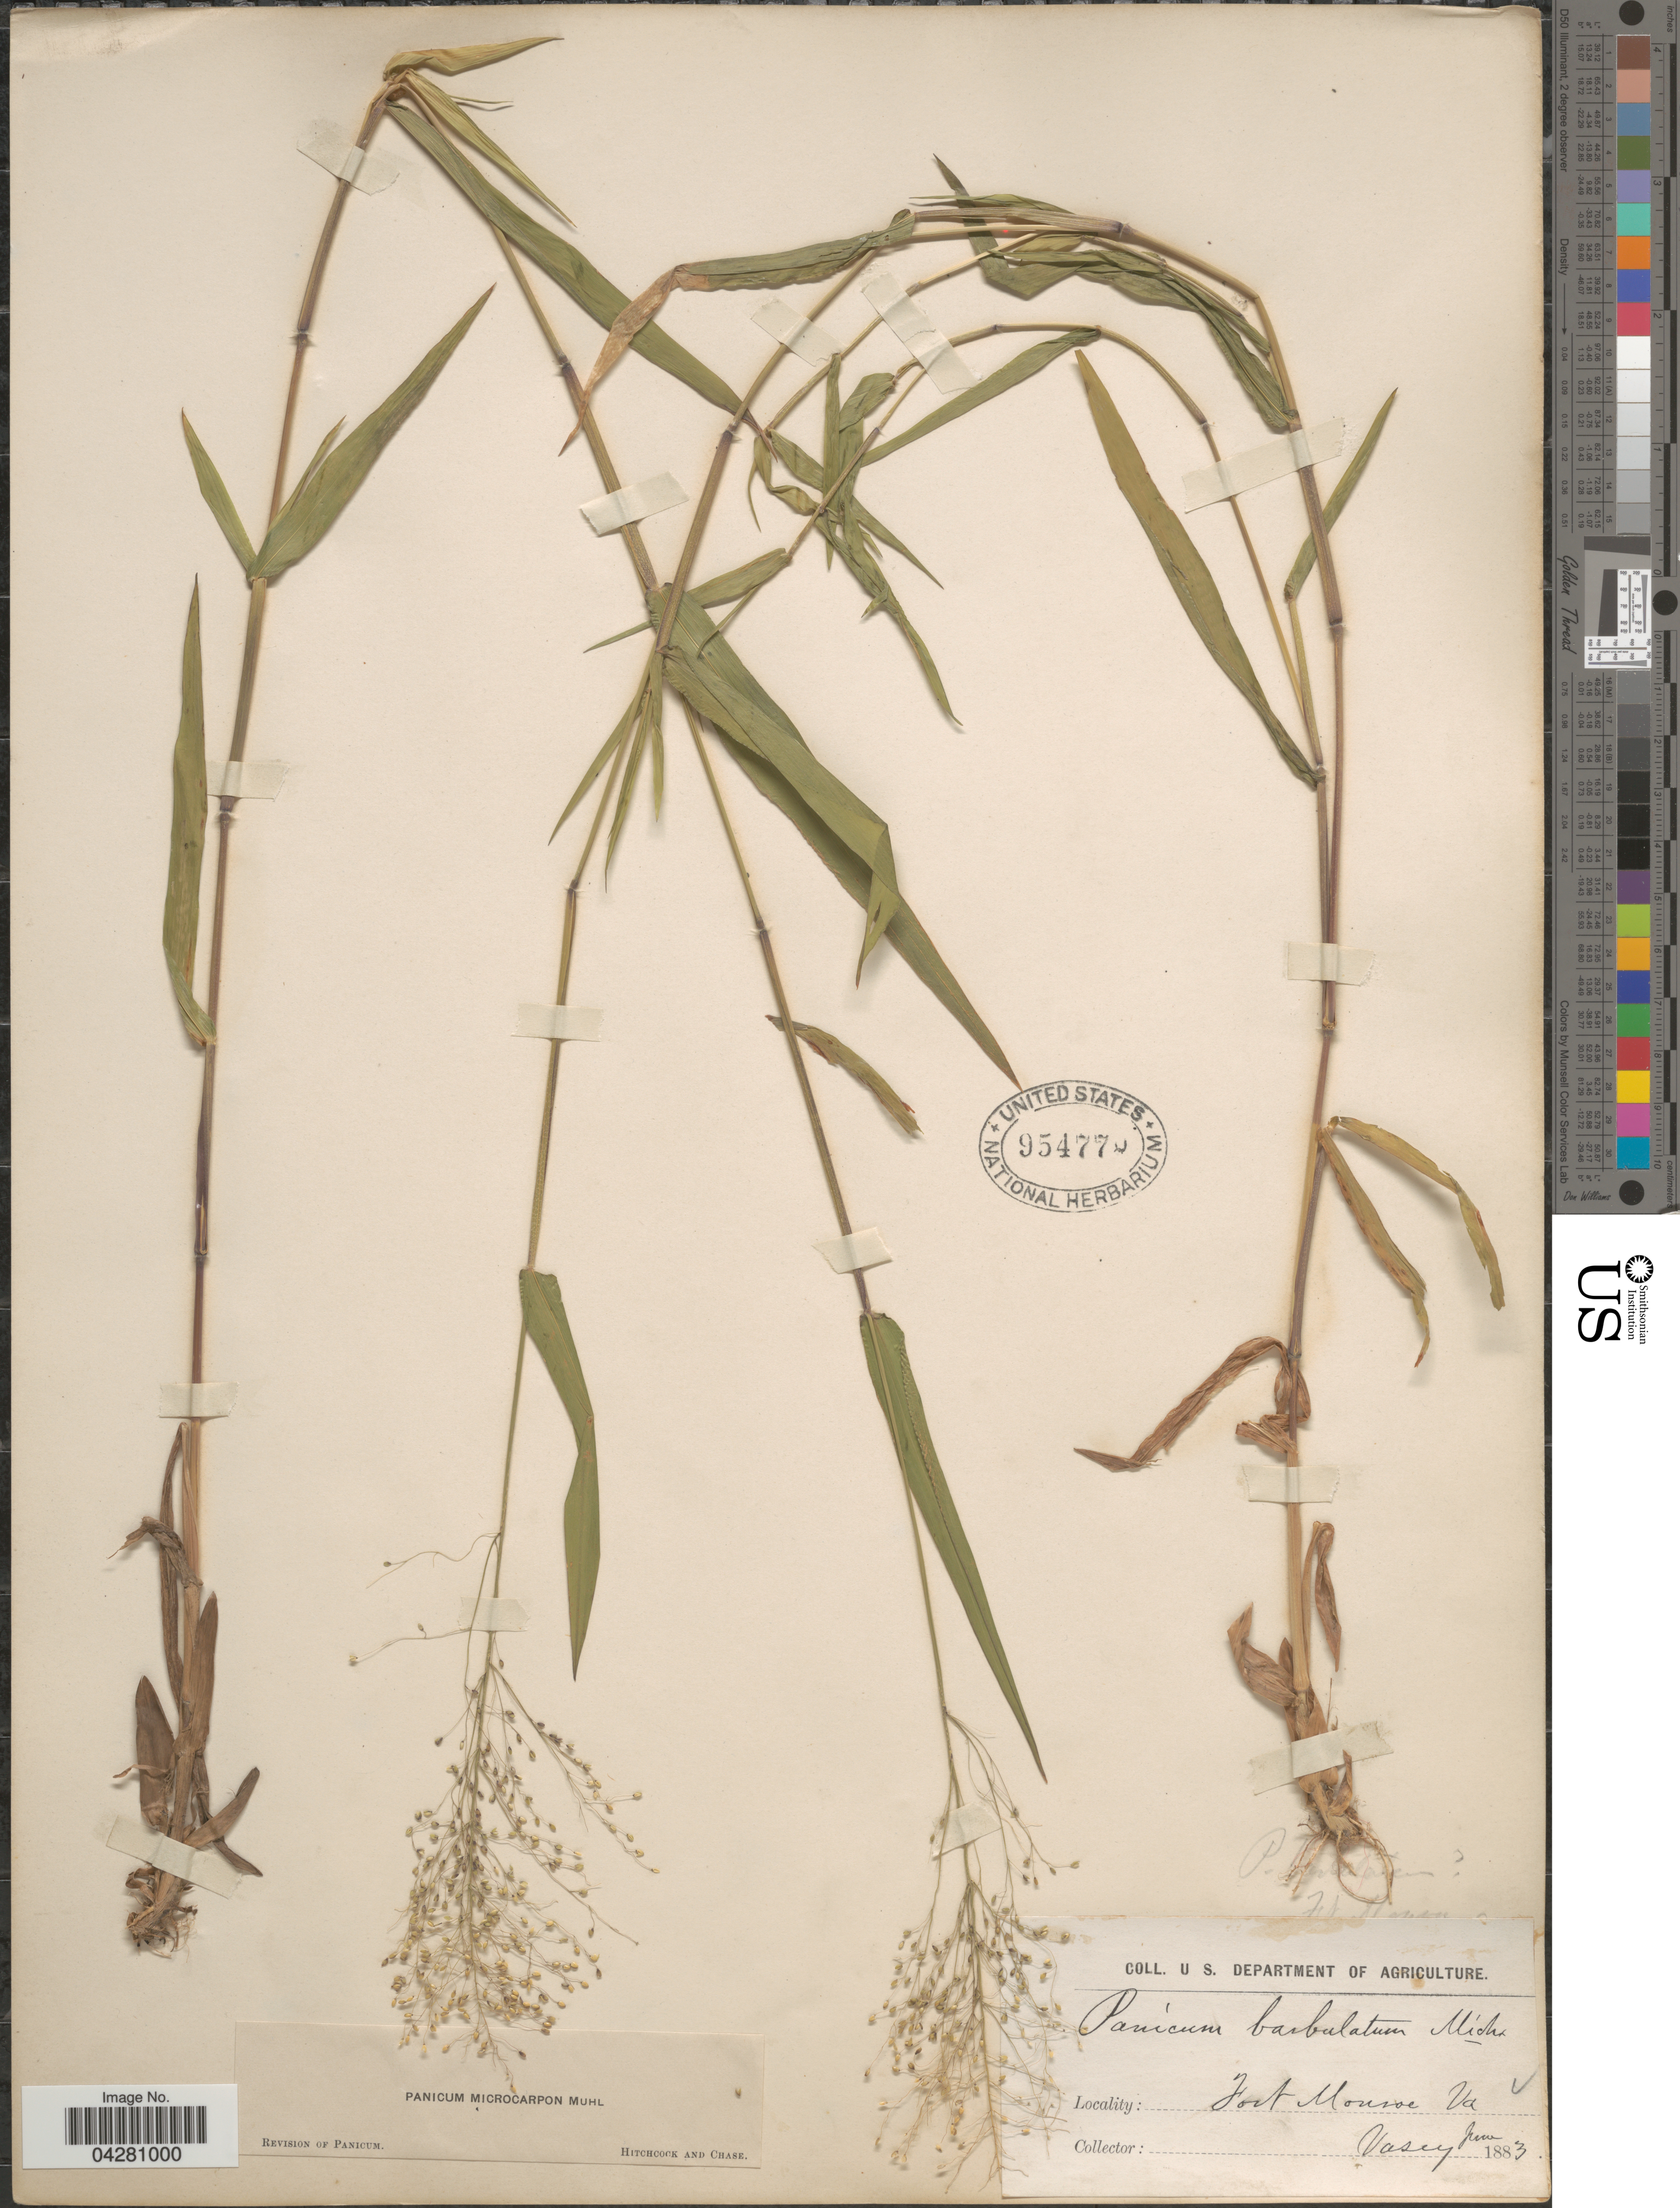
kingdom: Plantae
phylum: Tracheophyta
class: Liliopsida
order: Poales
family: Poaceae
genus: Dichanthelium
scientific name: Dichanthelium dichotomum var. dichotomum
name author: (L.) Gould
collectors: Vasey, --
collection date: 1883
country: United States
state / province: Virginia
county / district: City of Hampton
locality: Fortress Monroe.